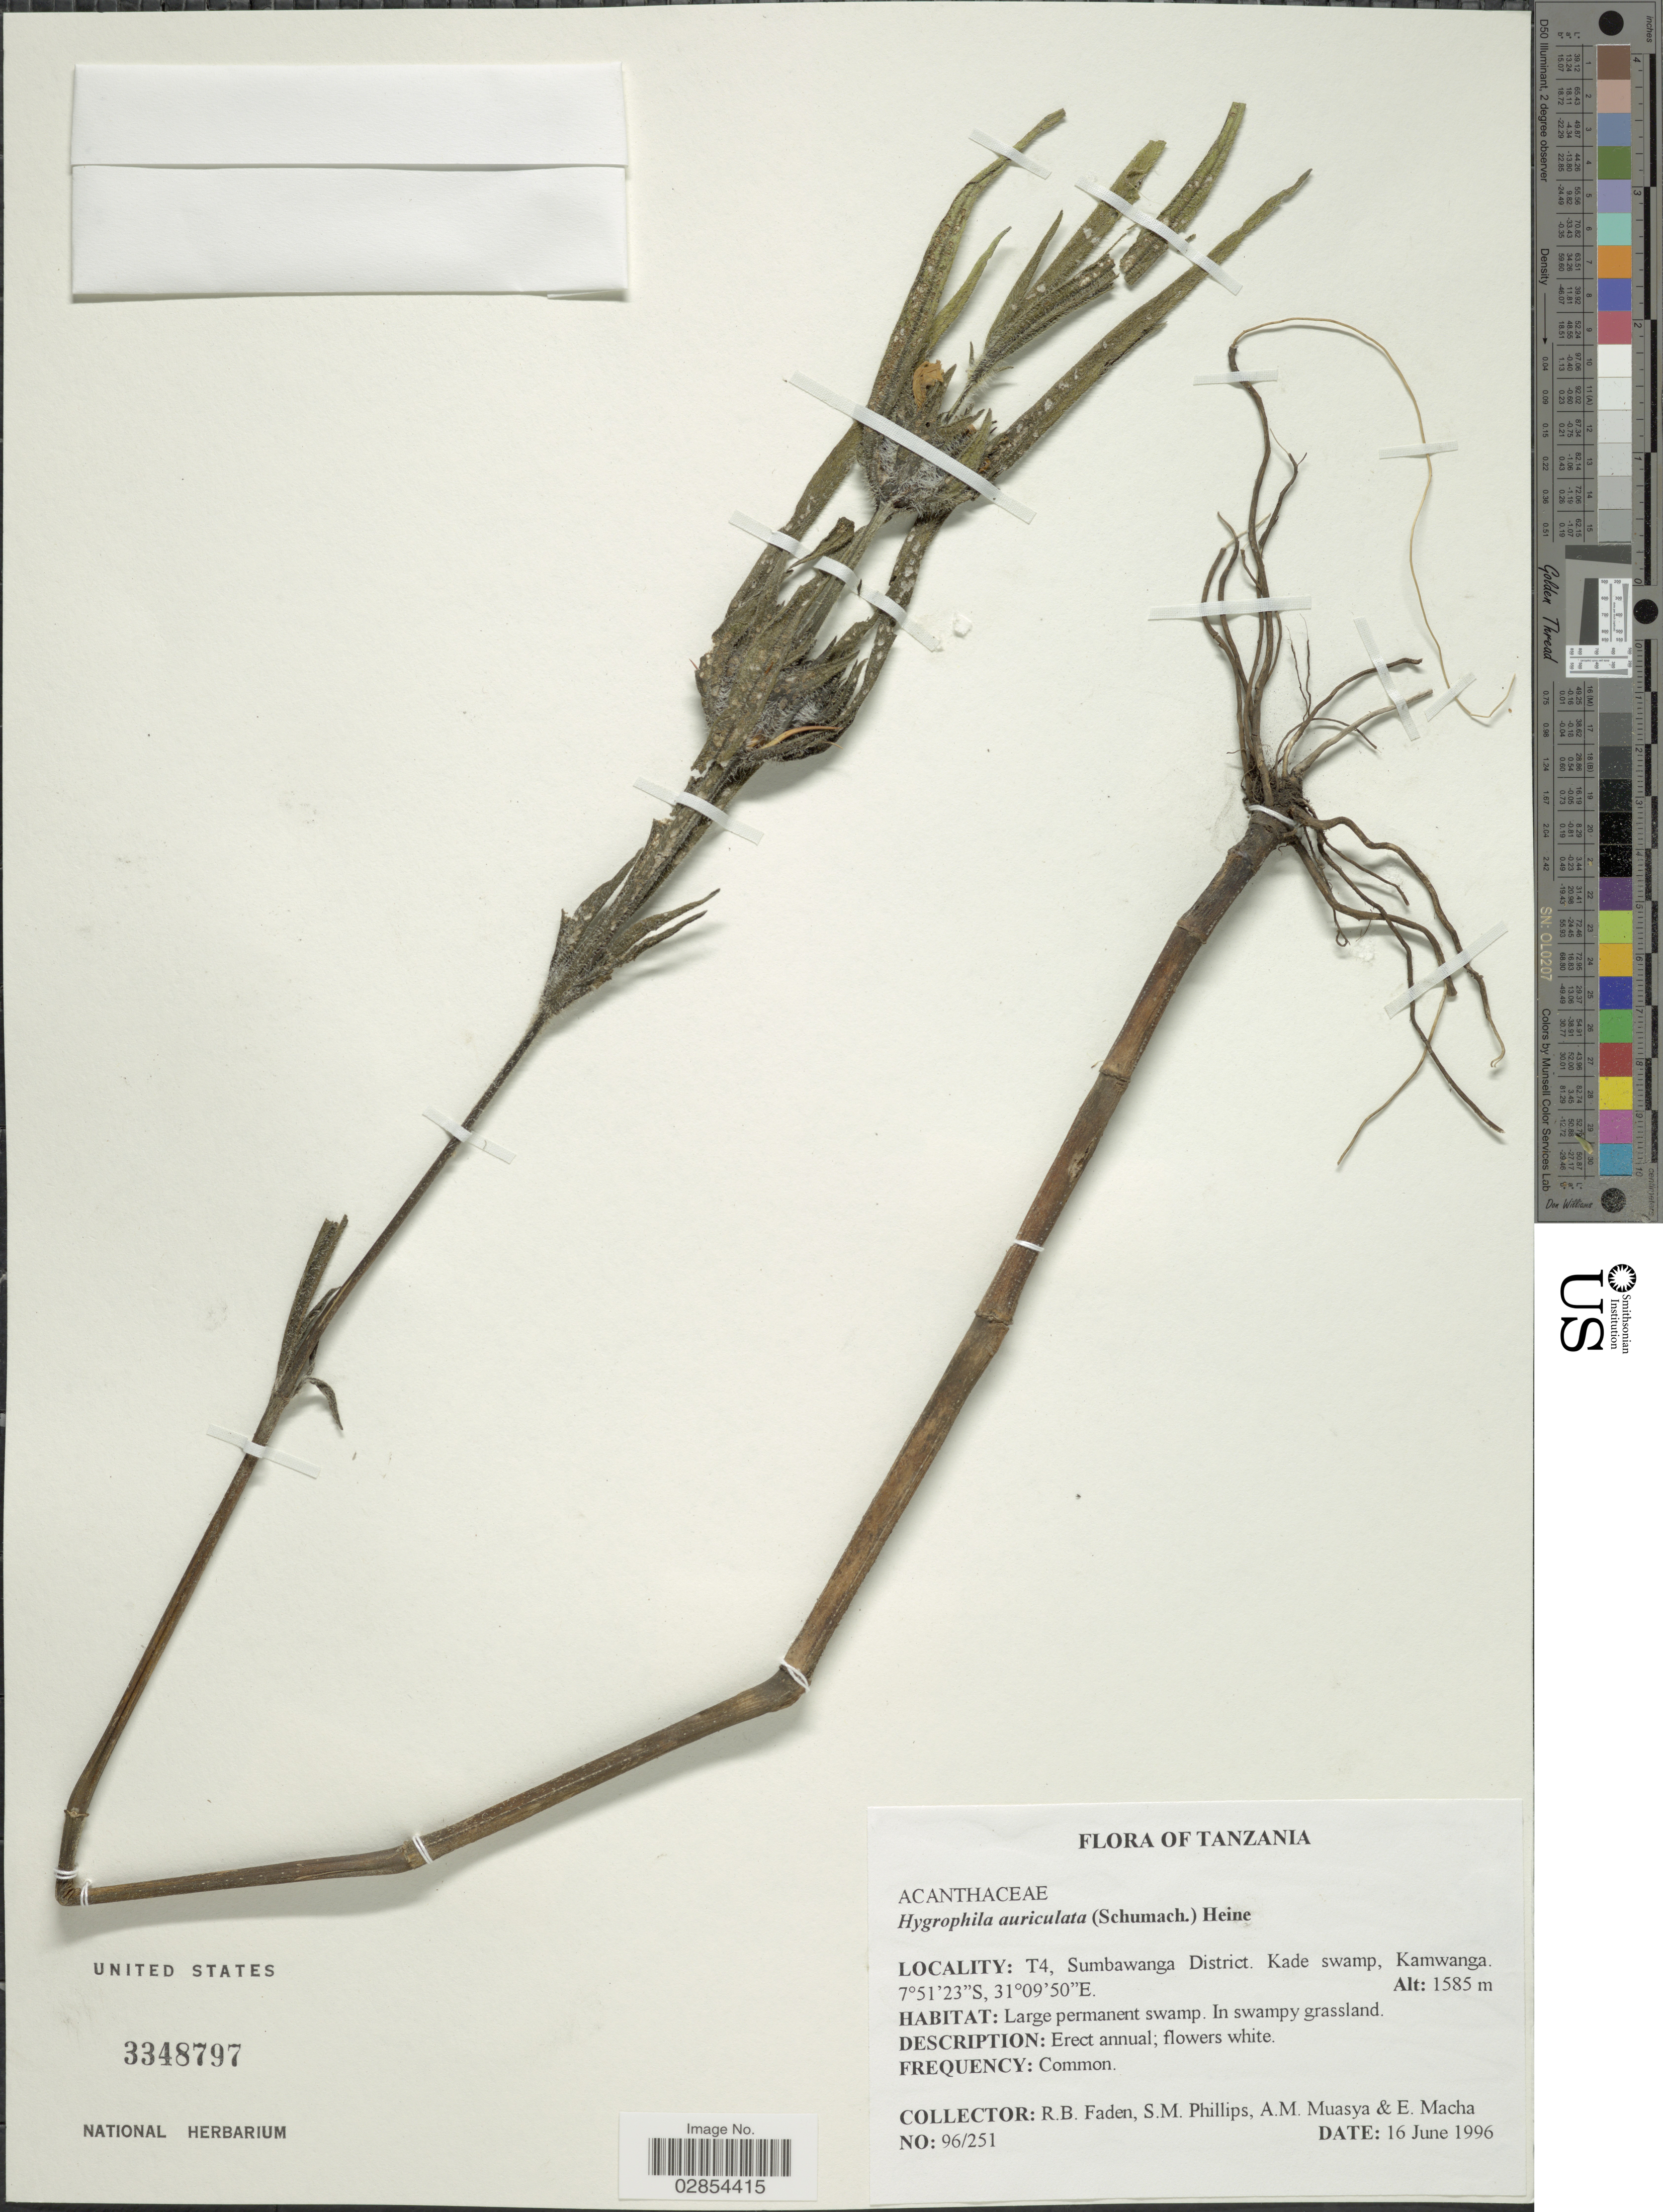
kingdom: Plantae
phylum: Tracheophyta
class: Magnoliopsida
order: Lamiales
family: Acanthaceae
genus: Hygrophila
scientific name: Hygrophila auriculata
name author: (Schumach.) Heine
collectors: R. B. Faden, S. M. Phillips, A. Muasya & E. Macha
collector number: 96/251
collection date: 1996-06-16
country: Tanzania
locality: T4, Sumbawanga District. Kade swamp, Kamwanga.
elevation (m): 1585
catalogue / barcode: US 3348797